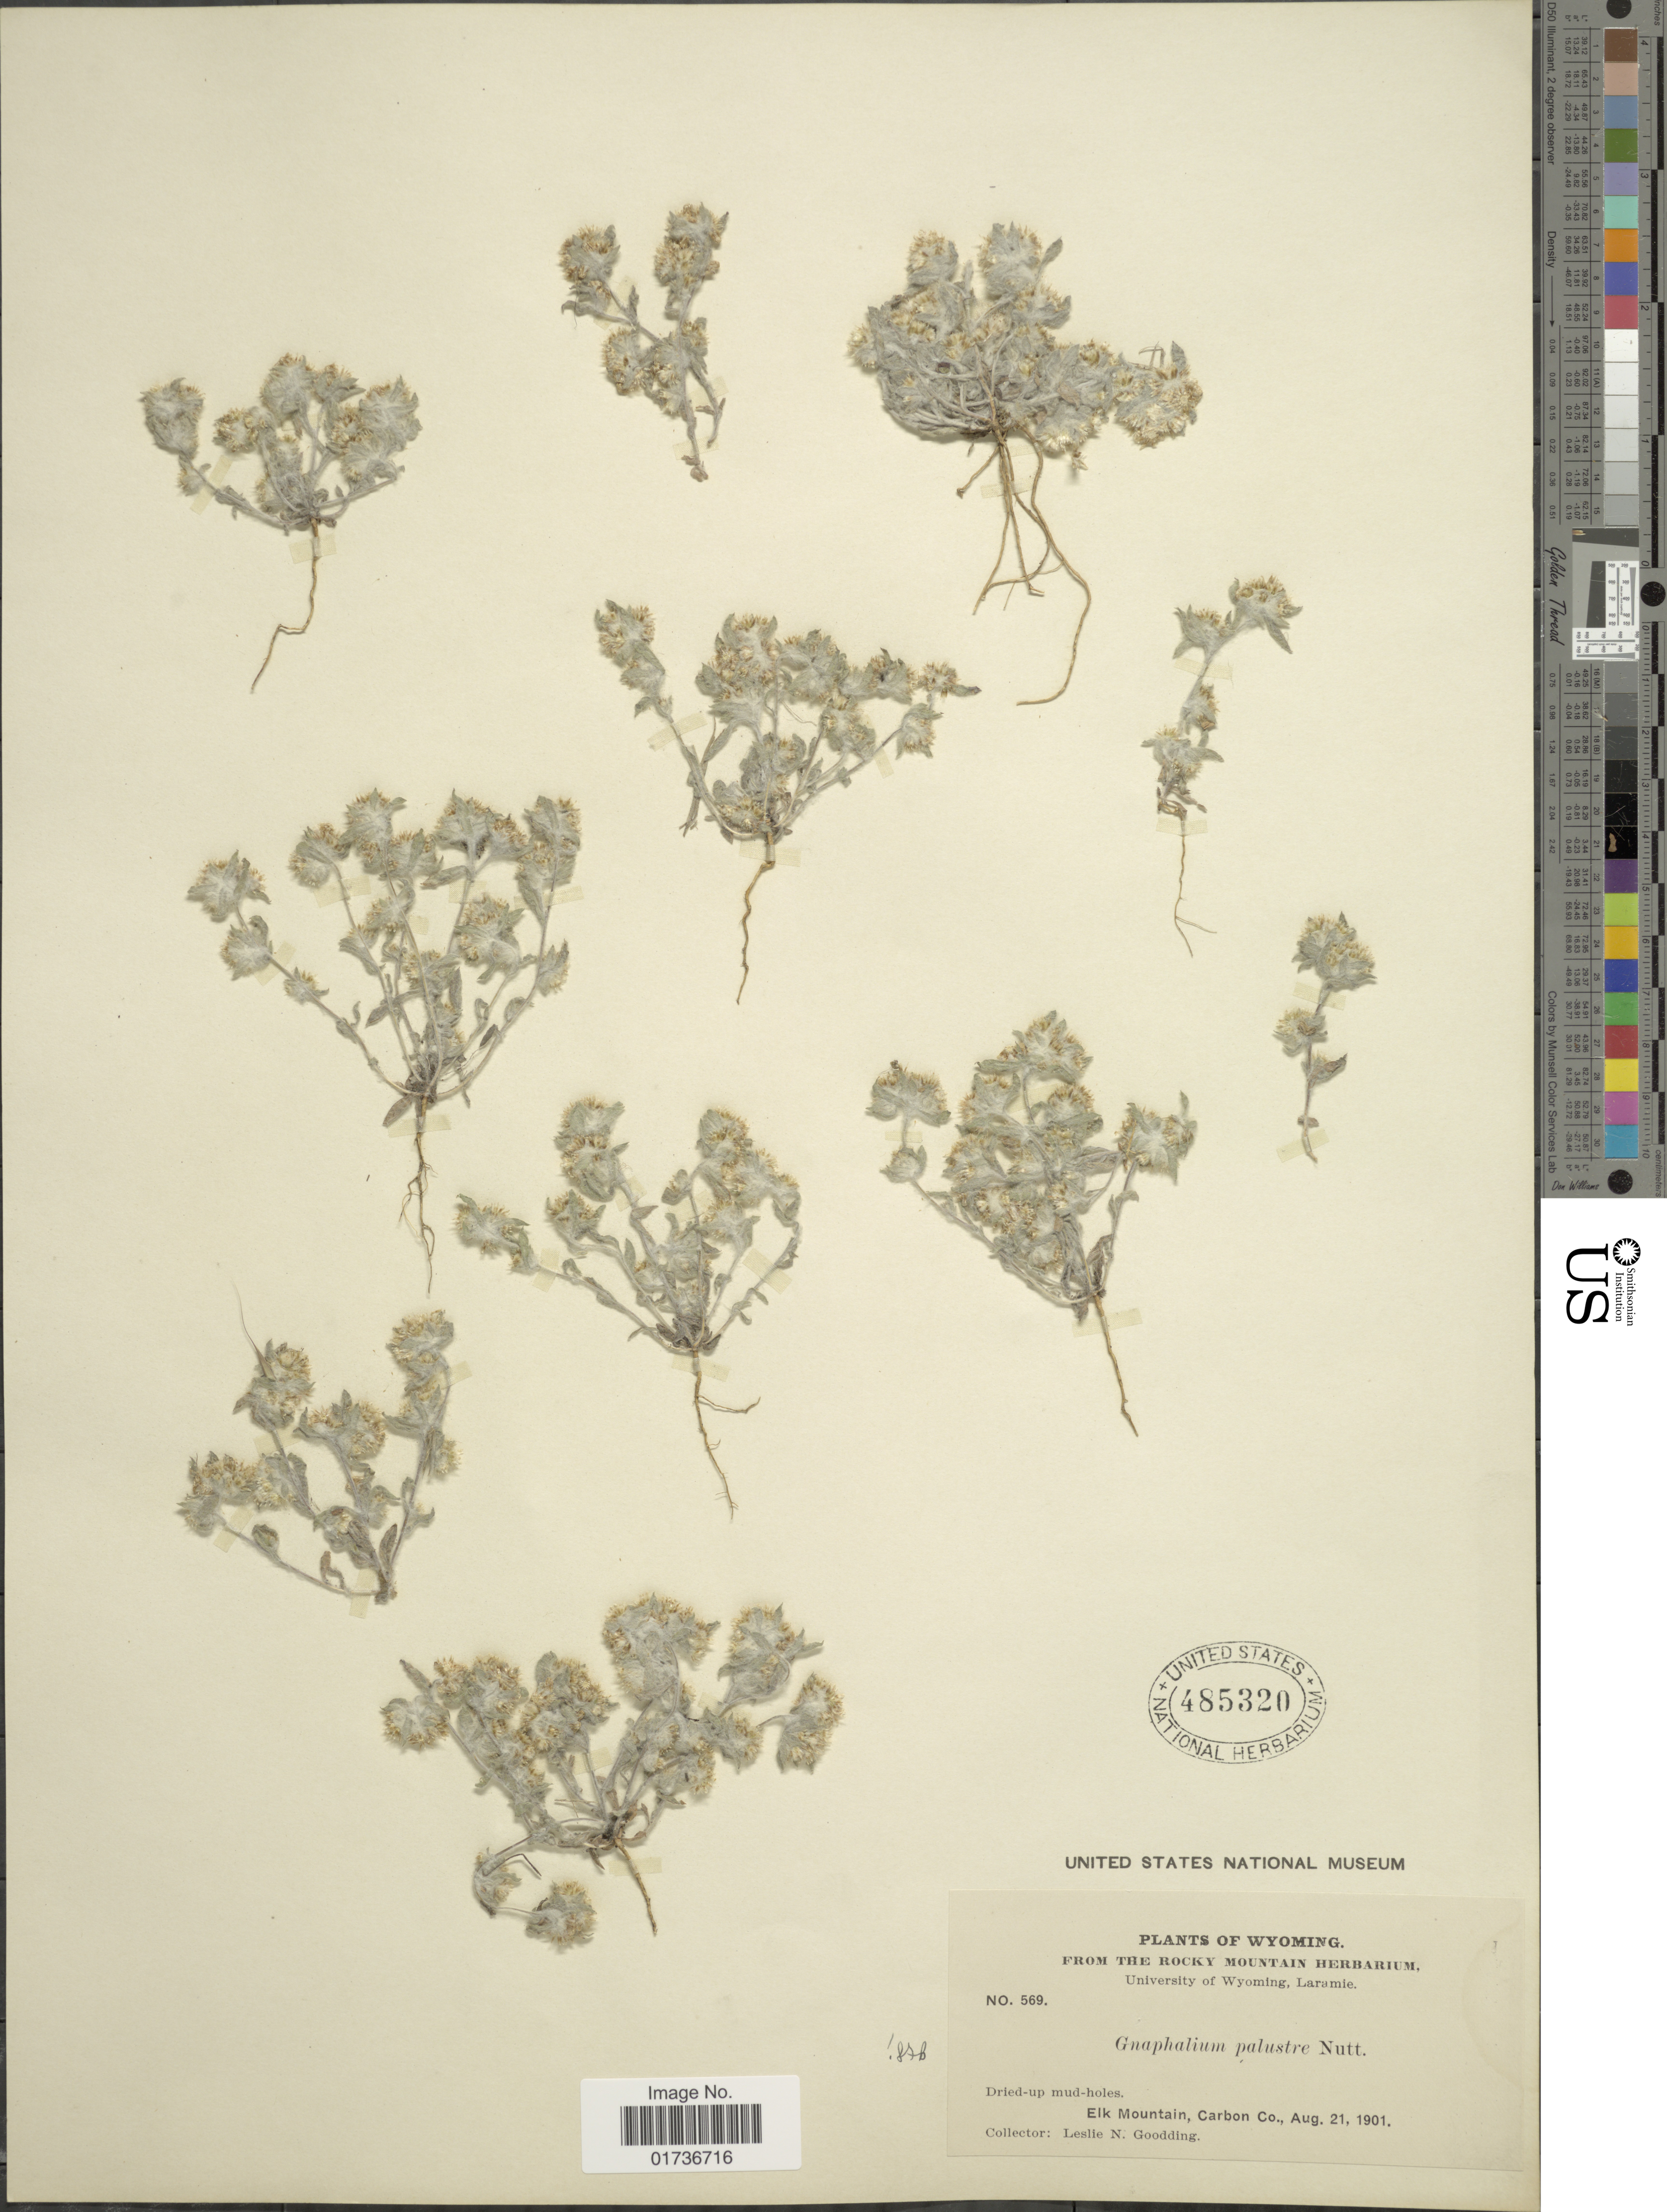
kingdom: Plantae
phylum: Tracheophyta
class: Magnoliopsida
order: Asterales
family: Asteraceae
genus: Gnaphalium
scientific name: Gnaphalium palustre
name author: Nutt.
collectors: L. N. Goodding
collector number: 569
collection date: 1901-08-21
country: United States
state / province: Wyoming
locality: Dried-up-mud-oles, Elk Mountain, Carbon Co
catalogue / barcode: US 485320